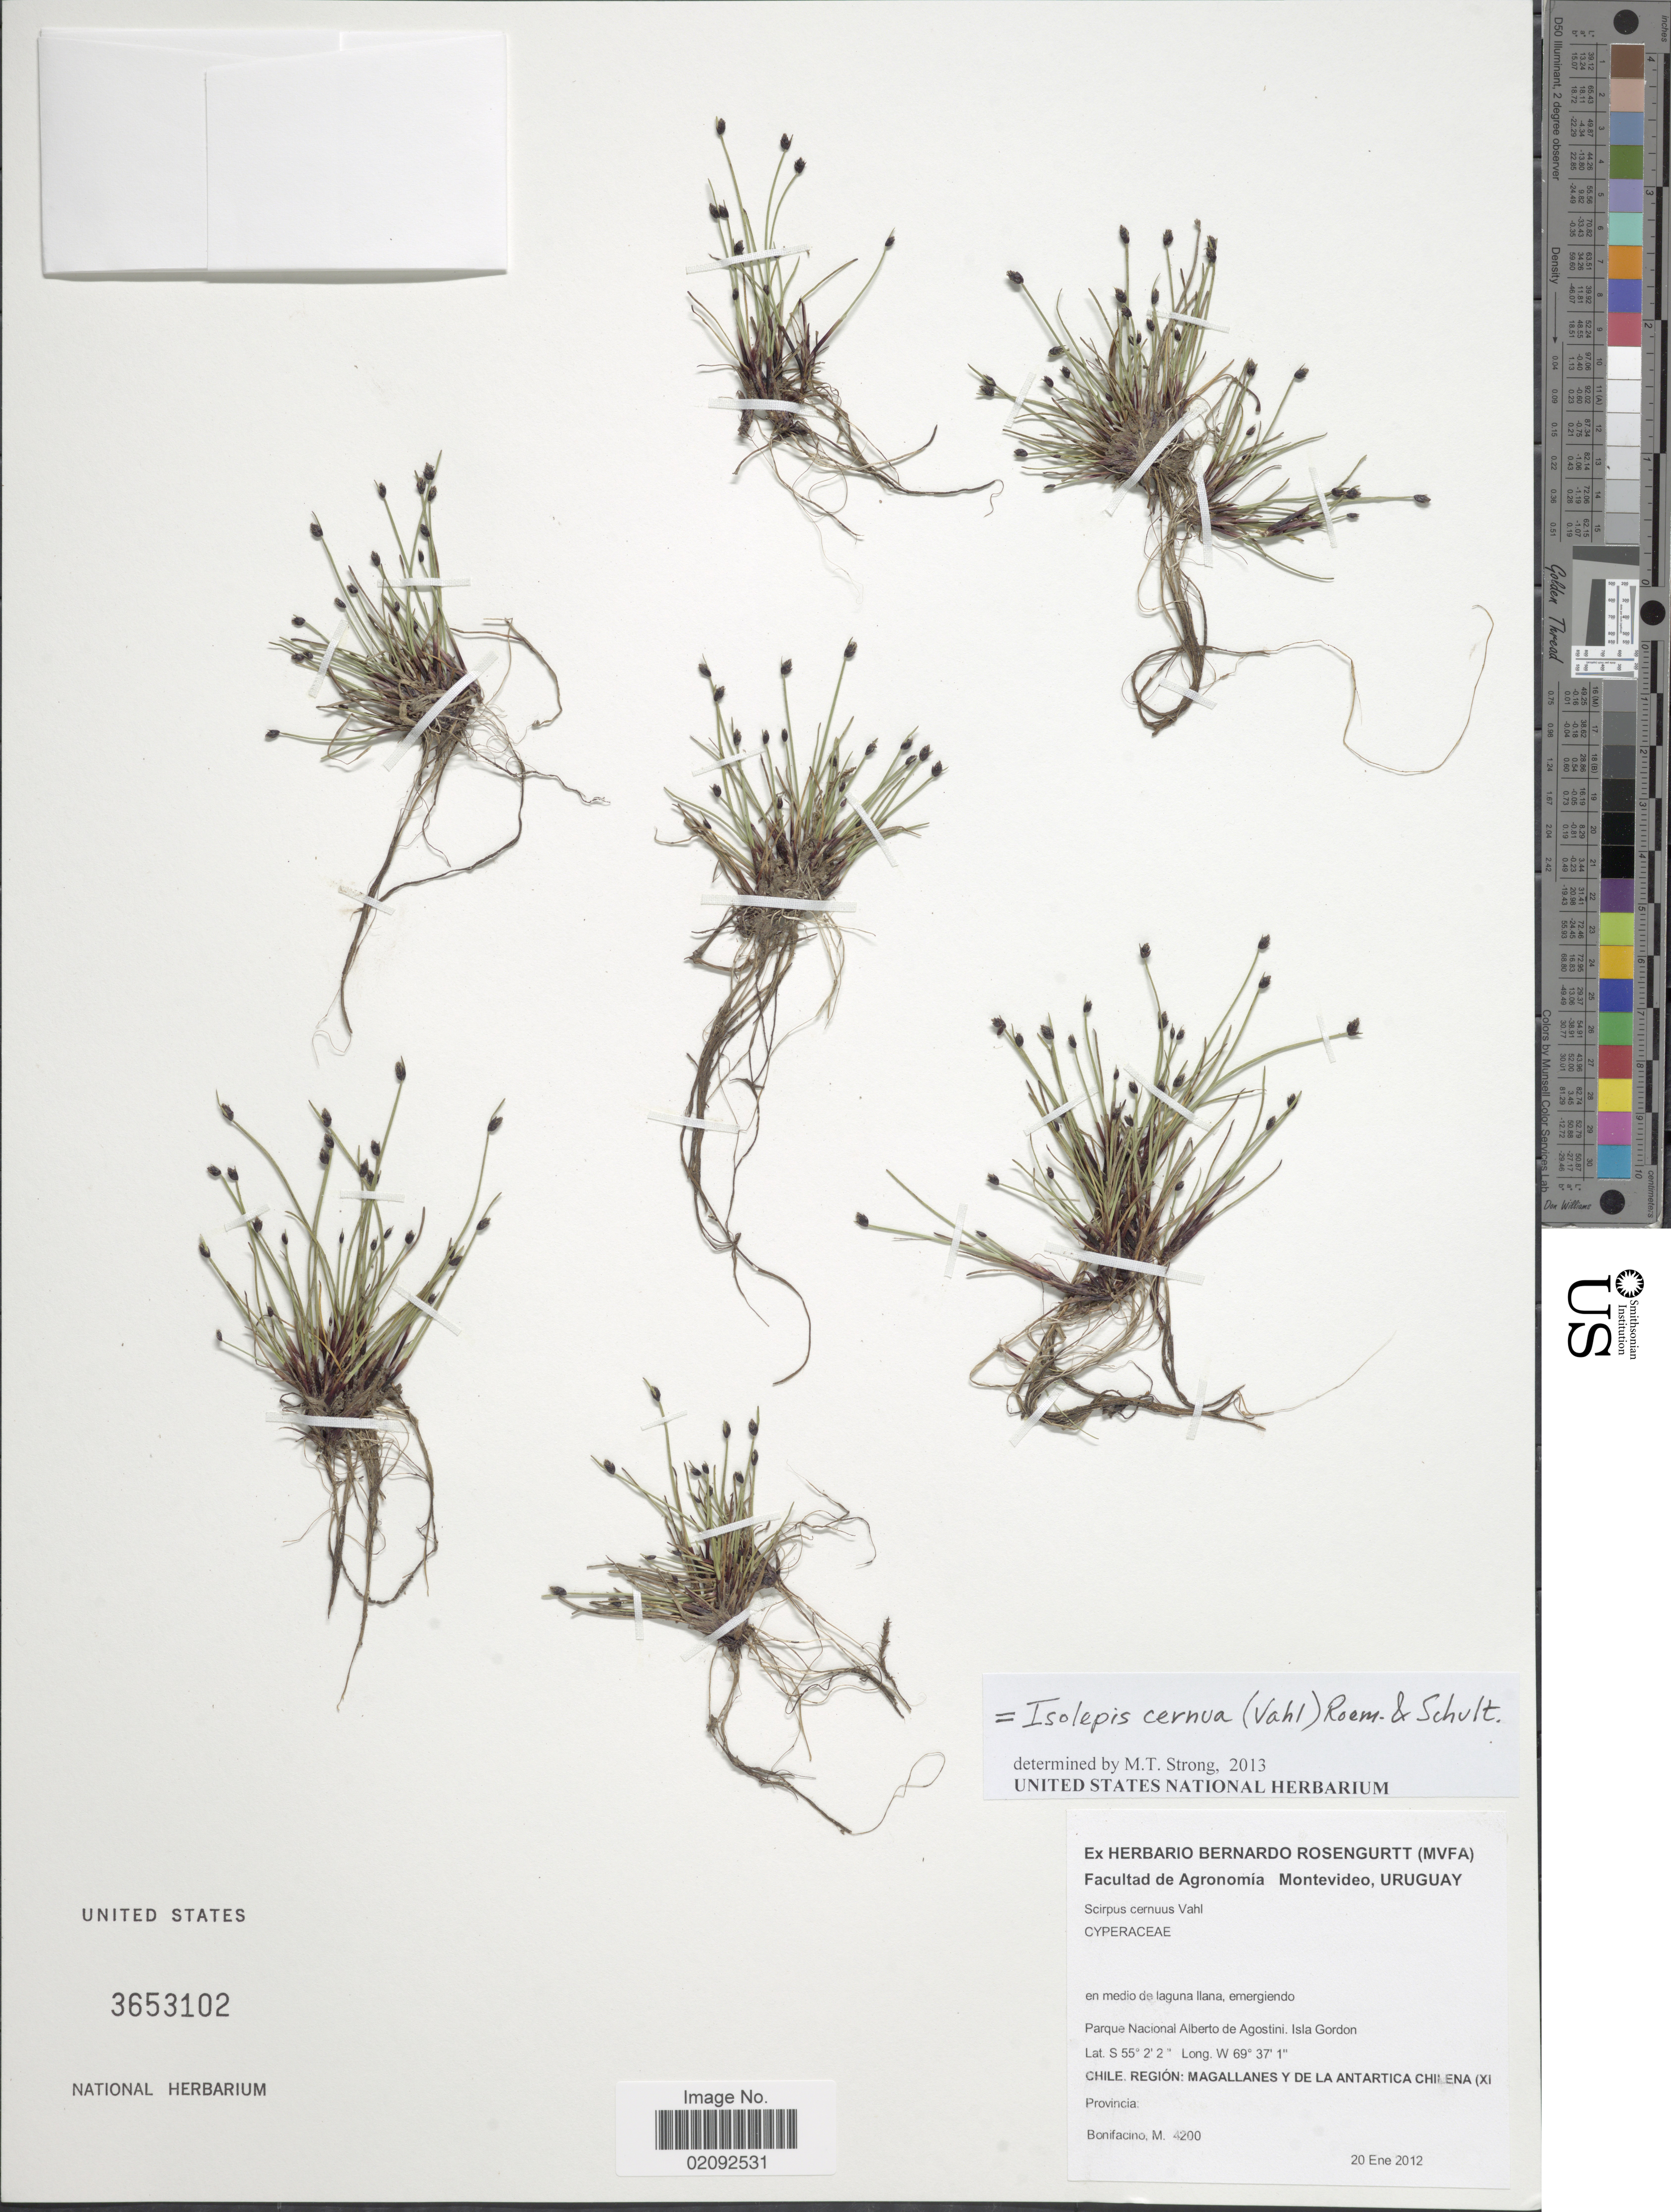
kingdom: Plantae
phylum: Tracheophyta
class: Liliopsida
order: Poales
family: Cyperaceae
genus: Isolepis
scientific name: Isolepis cernua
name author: (Vahl) Roem. & Schult.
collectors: M. Bonifacino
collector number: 4200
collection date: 2012-01-20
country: Chile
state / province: Magallanes y de la Antártica Chilena (XII)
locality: Parque Nacional Alberto de Agostini, Isla Gordon.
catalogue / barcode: US 3653102